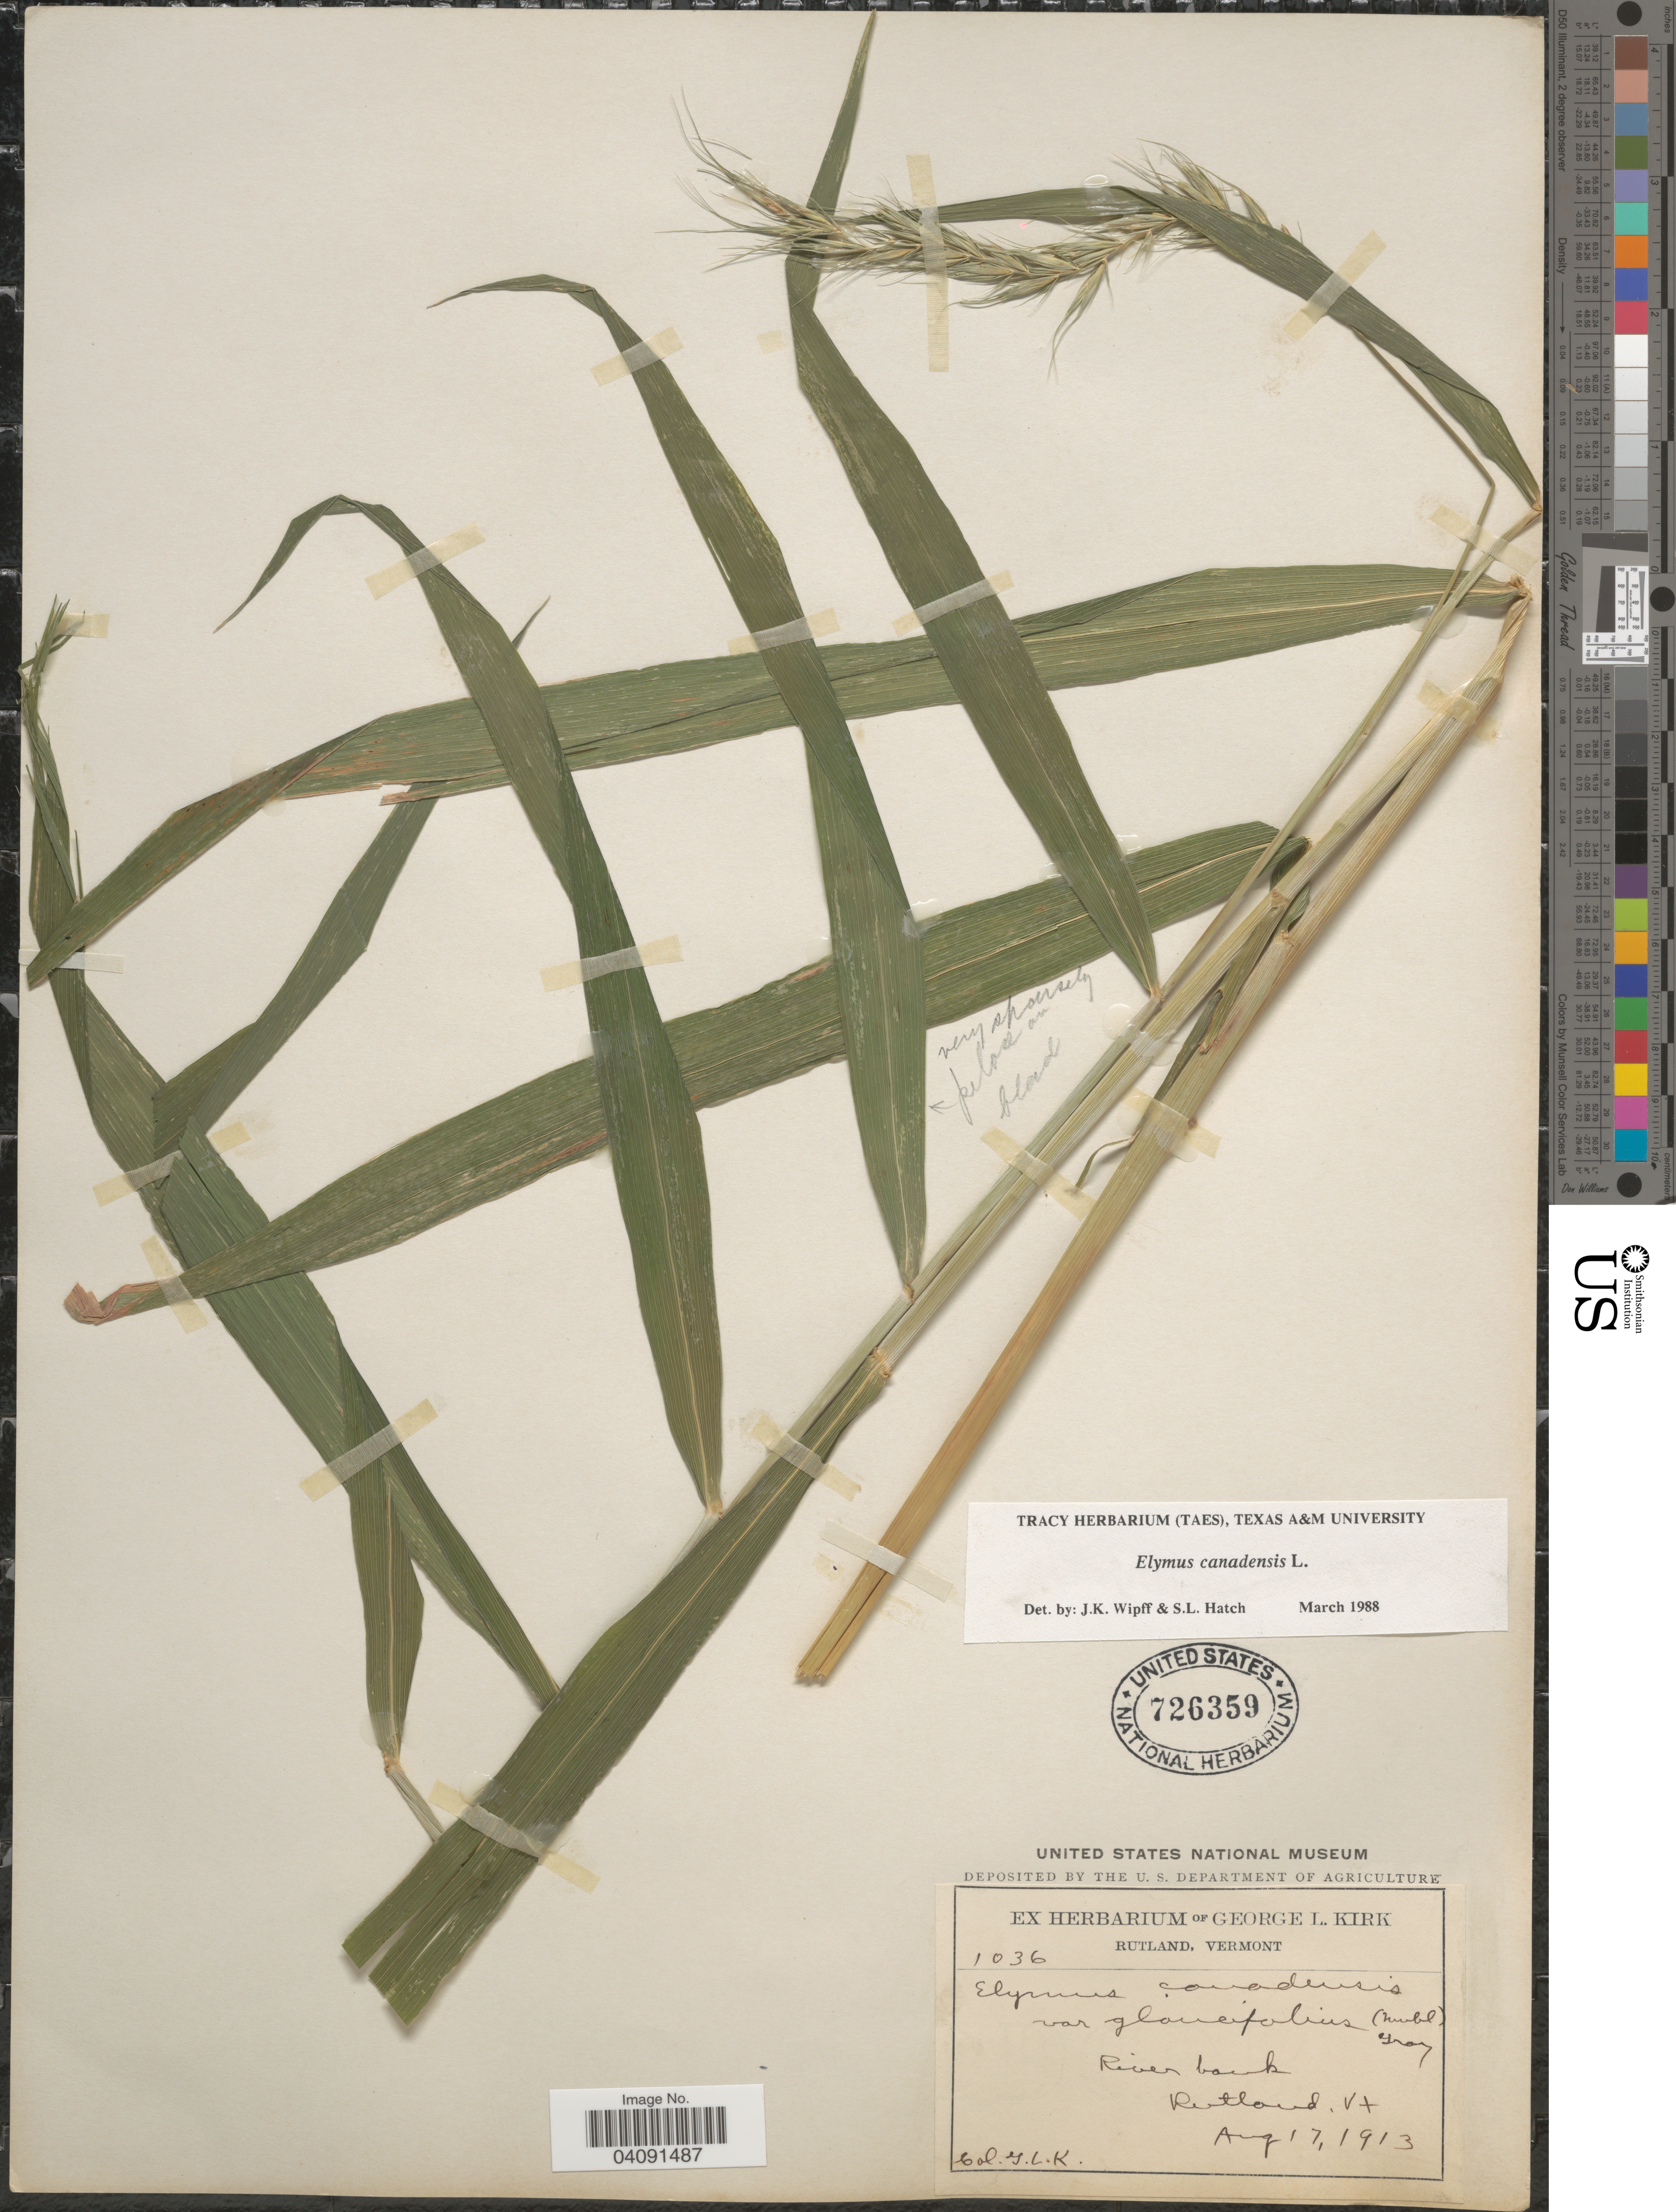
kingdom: Plantae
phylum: Tracheophyta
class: Liliopsida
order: Poales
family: Poaceae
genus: Elymus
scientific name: Elymus canadensis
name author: L.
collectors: G. Kirk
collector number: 1036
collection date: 1913-08-17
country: United States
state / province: Vermont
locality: River bank. Rutland.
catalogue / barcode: US 726359